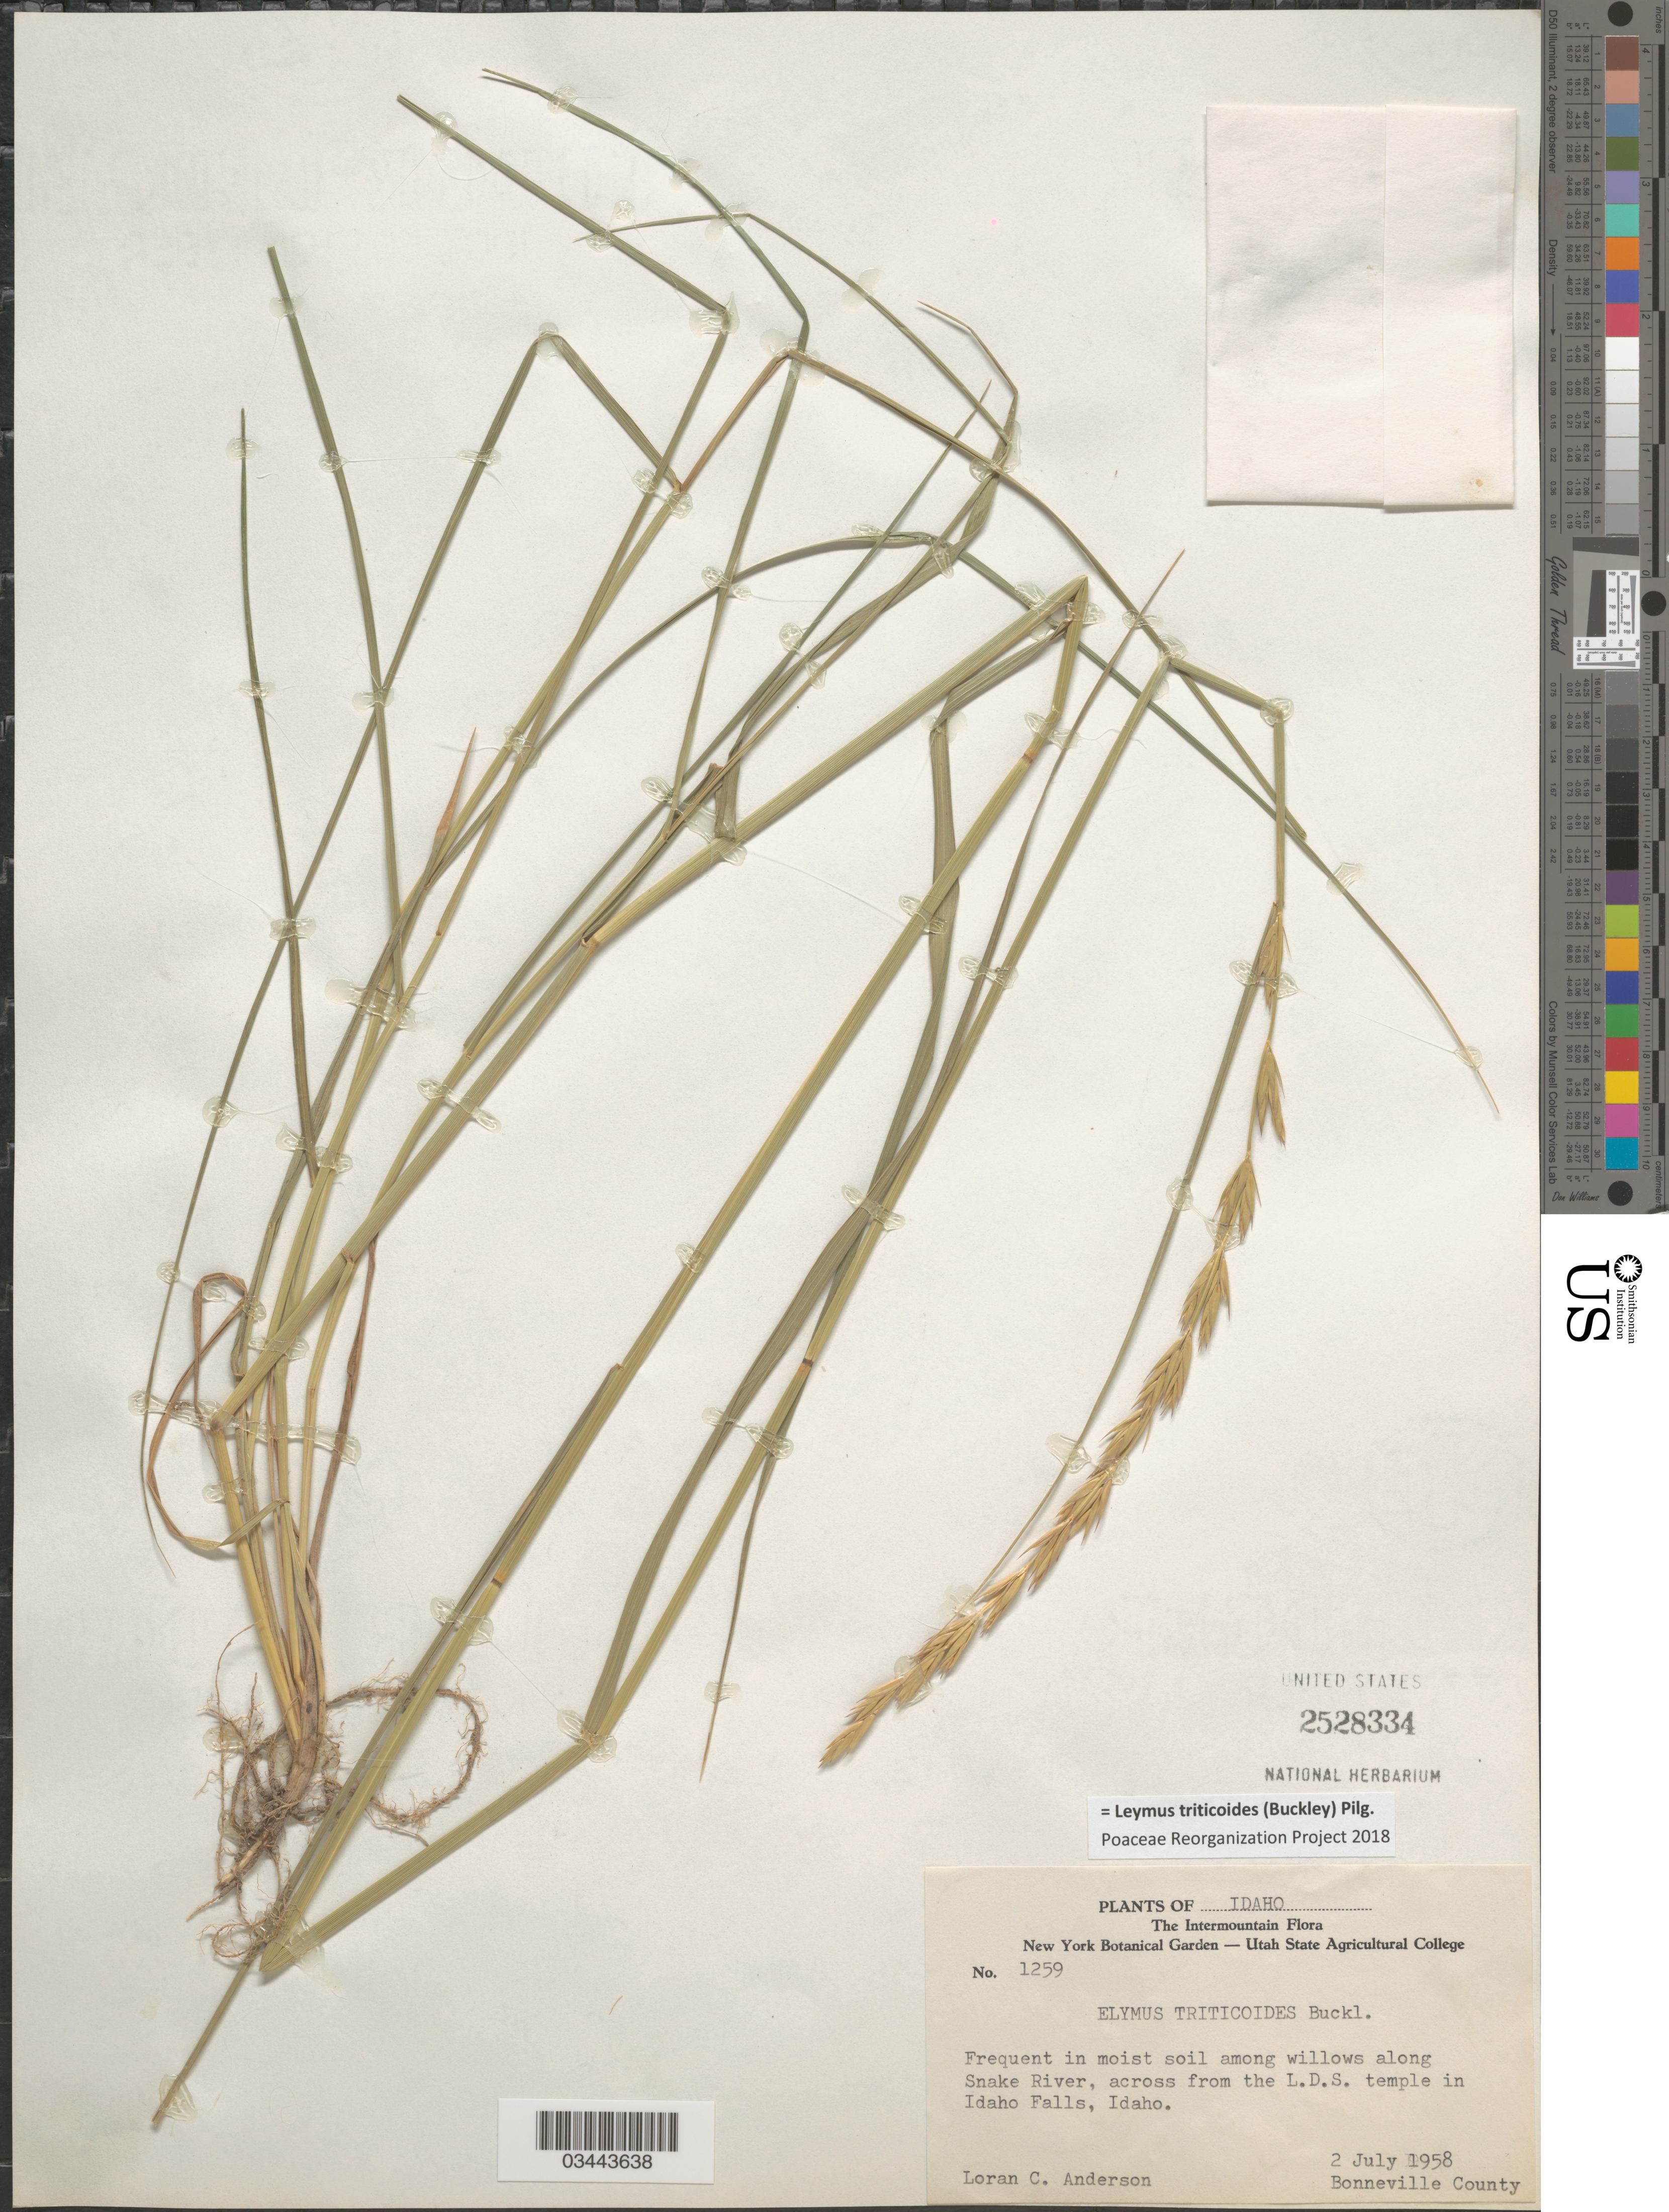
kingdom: Plantae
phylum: Tracheophyta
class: Liliopsida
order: Poales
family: Poaceae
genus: Leymus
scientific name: Leymus triticoides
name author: (Buckley) Pilg.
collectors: L. C. Anderson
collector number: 1259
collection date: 1958-07-02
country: United States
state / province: Idaho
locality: Frequent in moist soil among willows along Snake River, across from the L. D. S. temple in Idaho Falls. Bonneville County.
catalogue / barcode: US 2528334